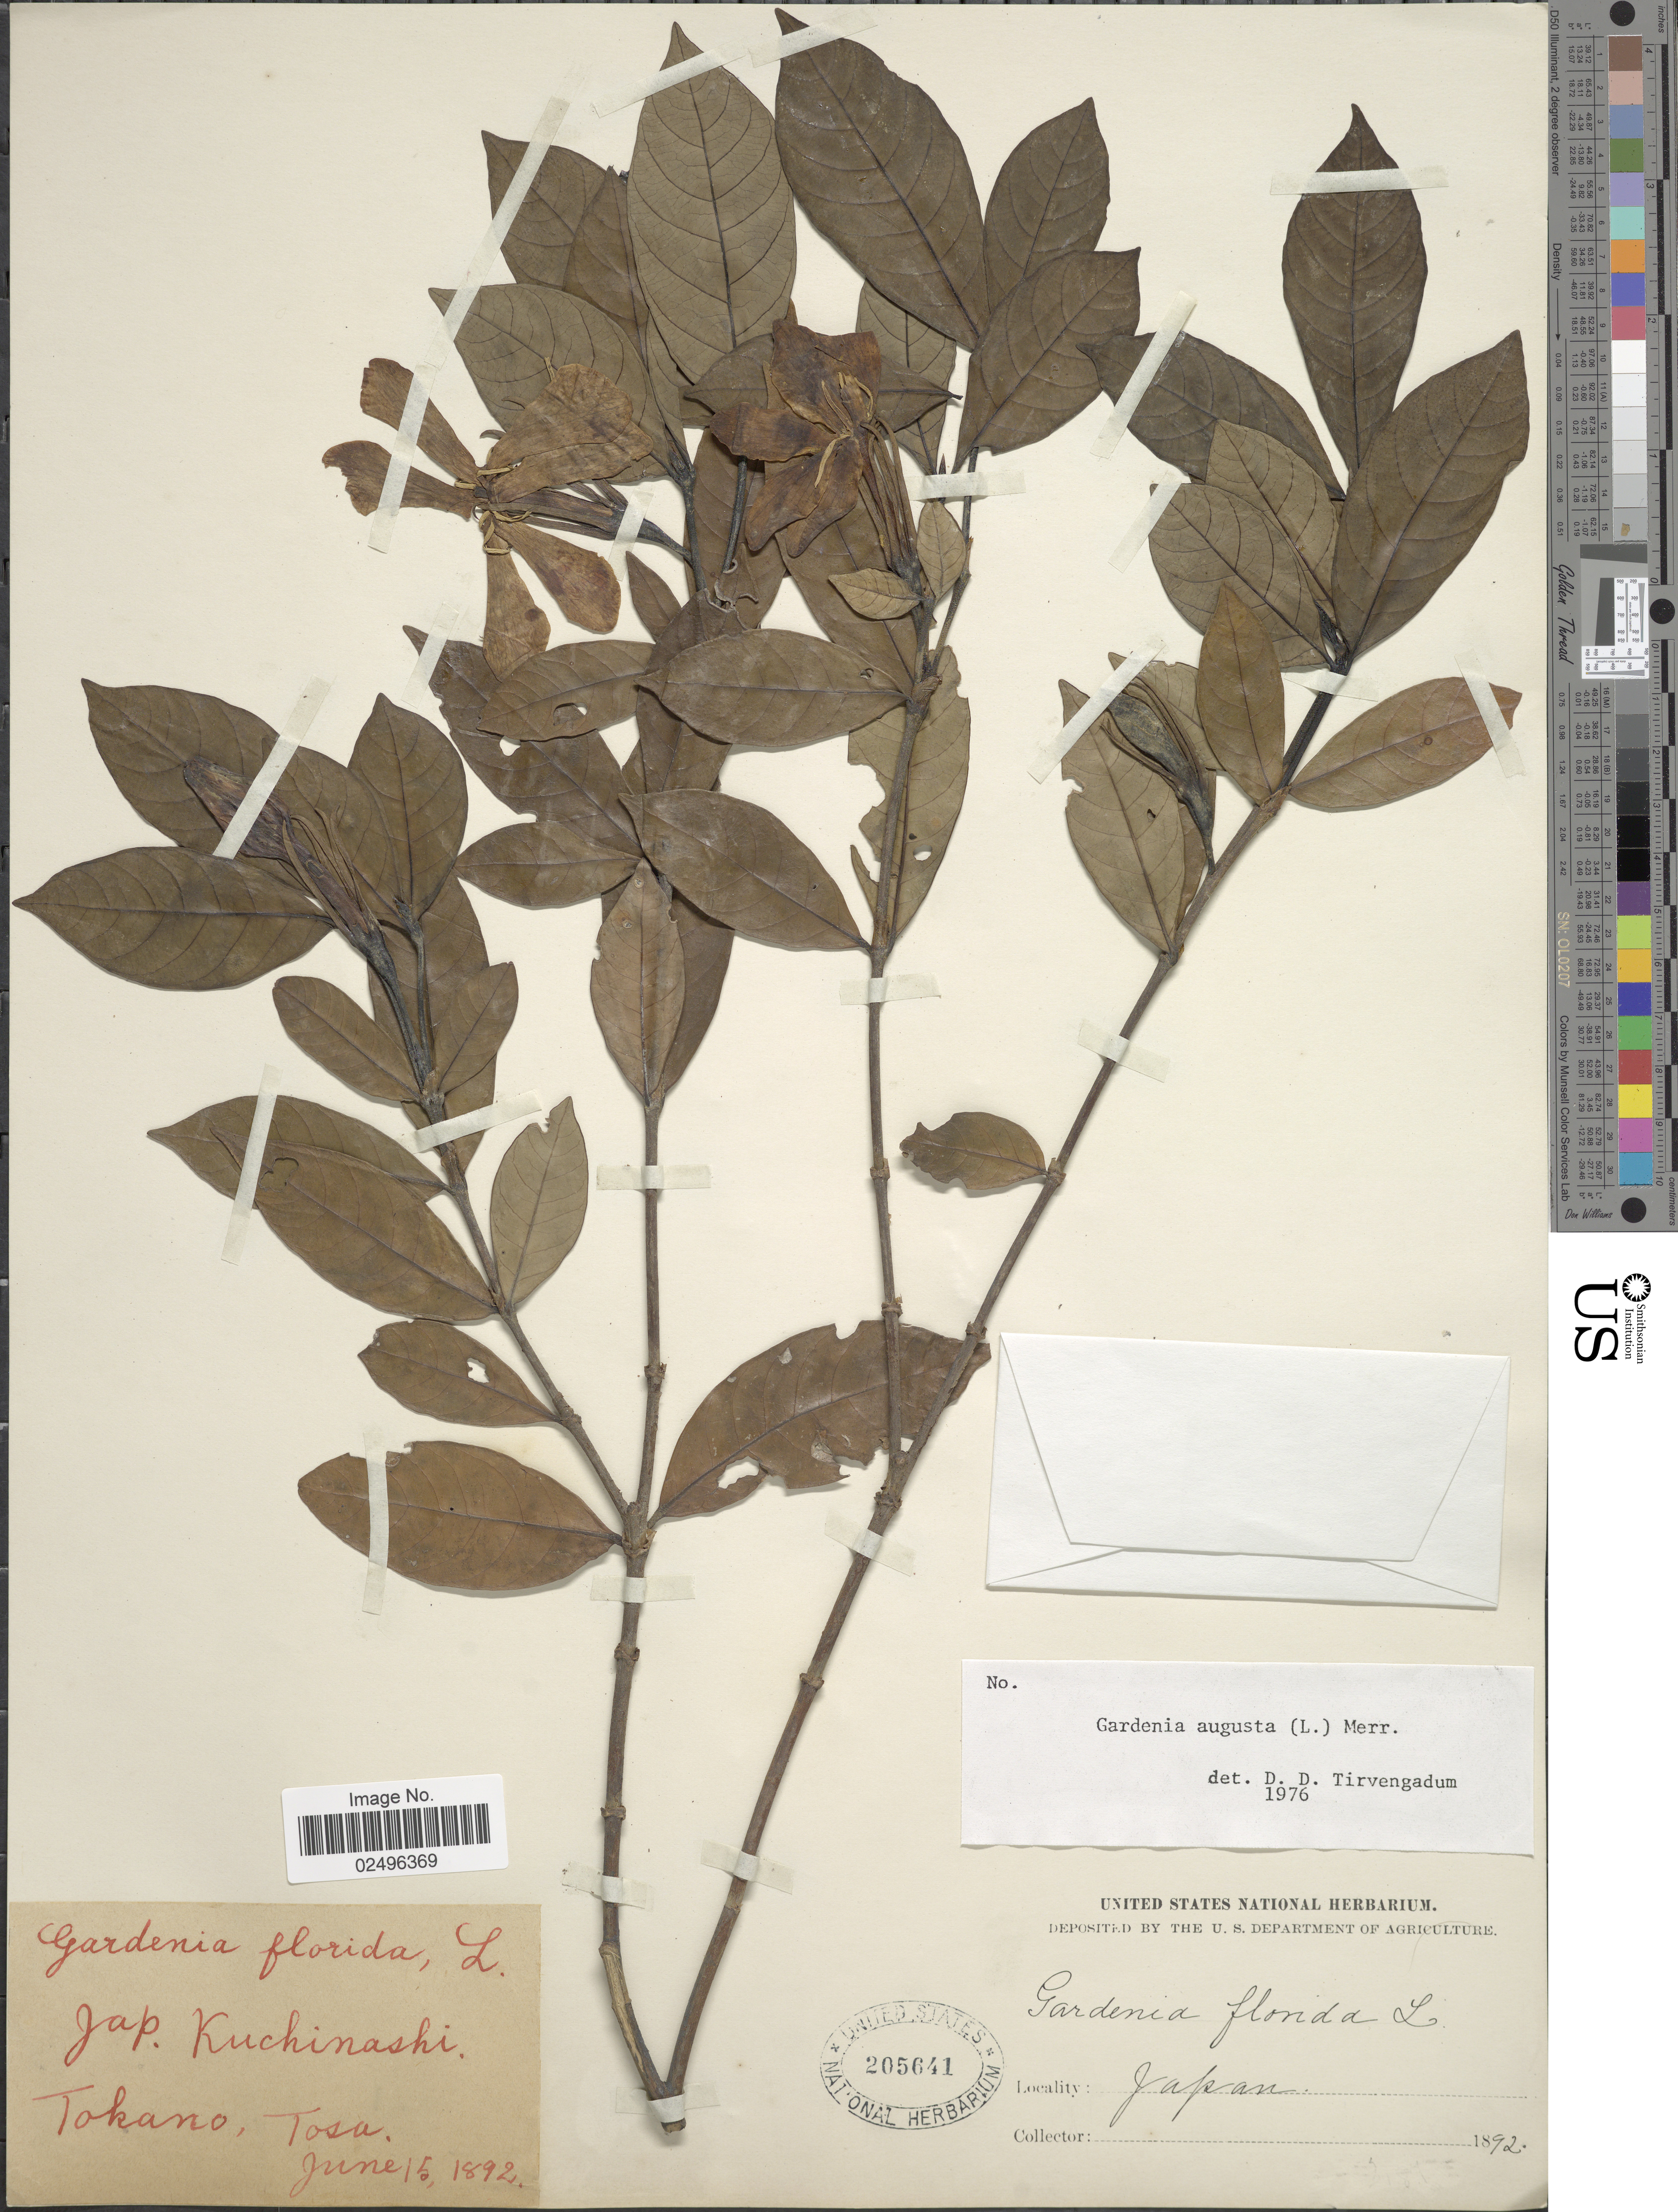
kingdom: Plantae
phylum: Tracheophyta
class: Magnoliopsida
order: Gentianales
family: Rubiaceae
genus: Gardenia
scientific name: Gardenia augusta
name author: (L.) Merr.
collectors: ex herb. United States National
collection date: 1892-06-15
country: Japan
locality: Tokano, Tosa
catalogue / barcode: US 205641